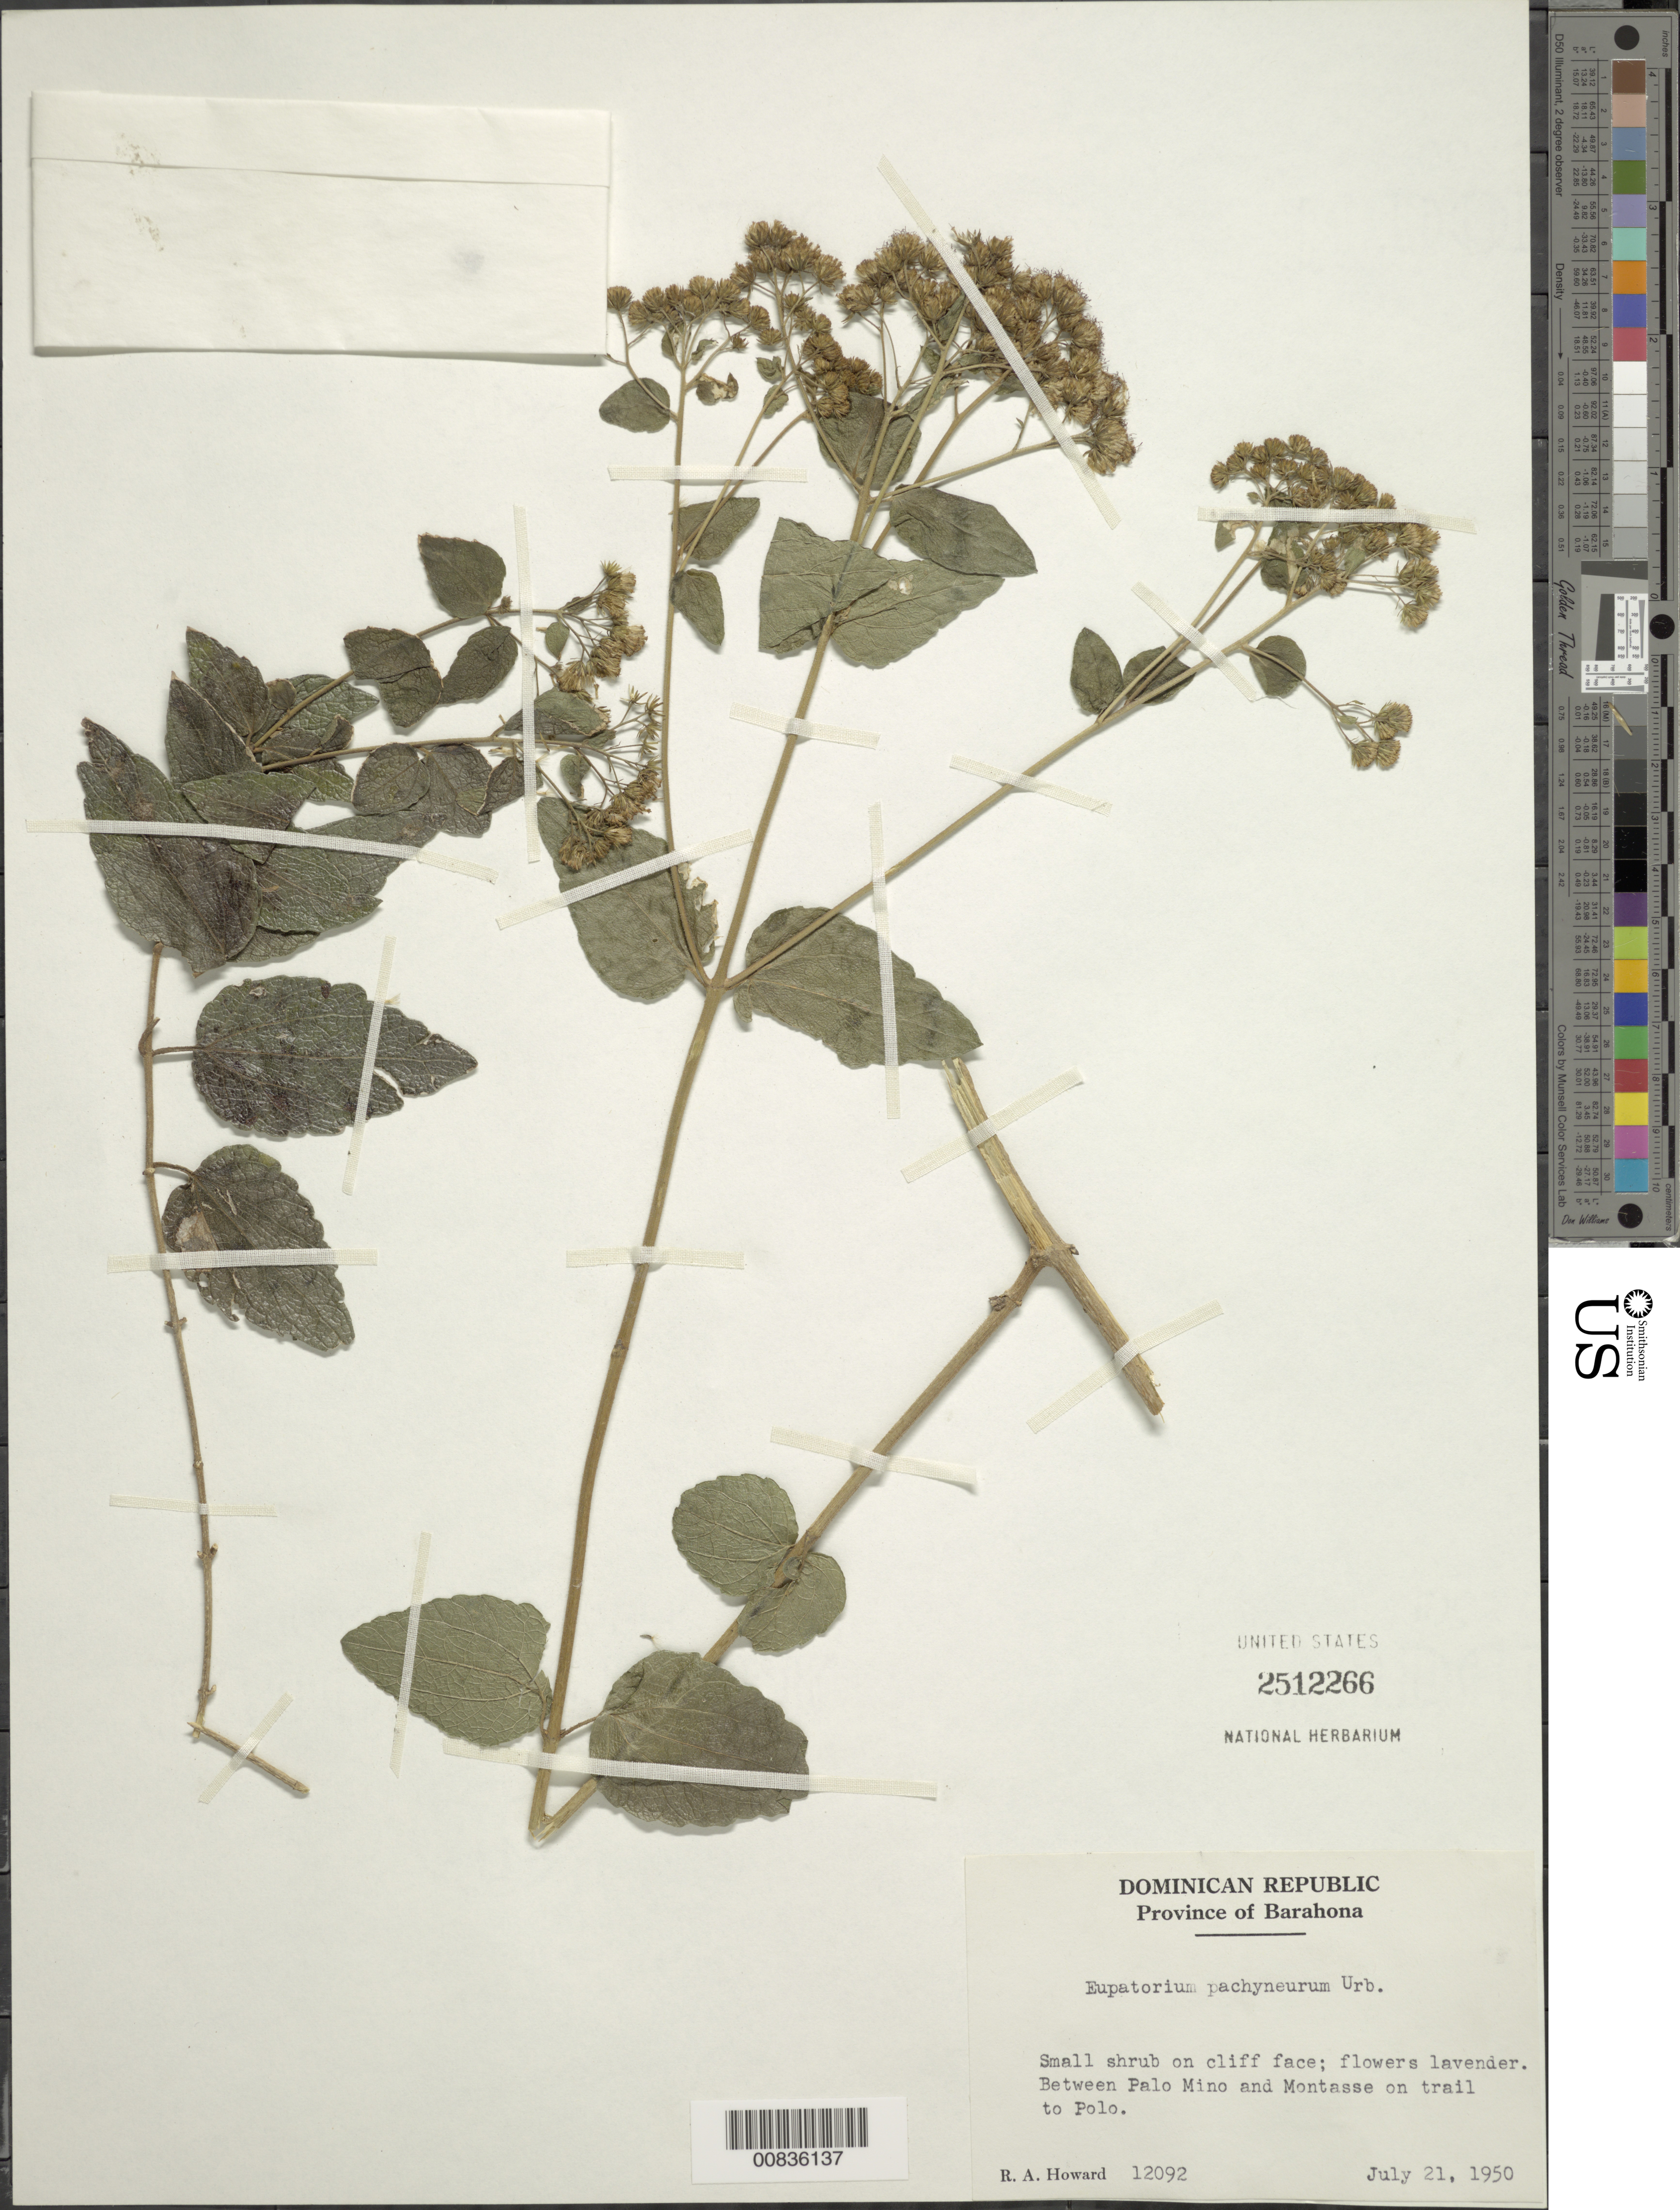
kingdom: Plantae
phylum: Tracheophyta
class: Magnoliopsida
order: Asterales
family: Asteraceae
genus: Koanophyllon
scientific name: Koanophyllon pachyneurum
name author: (Urb.) R.M. King & H. Rob.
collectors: R. A. Howard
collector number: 12092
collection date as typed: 21 Jul 1950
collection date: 1950-07-21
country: Dominican Republic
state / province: Barahona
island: Hispaniola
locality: Between Palo Mino and Montasse, on trail to Polo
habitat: Cliff face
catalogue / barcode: US 2512266